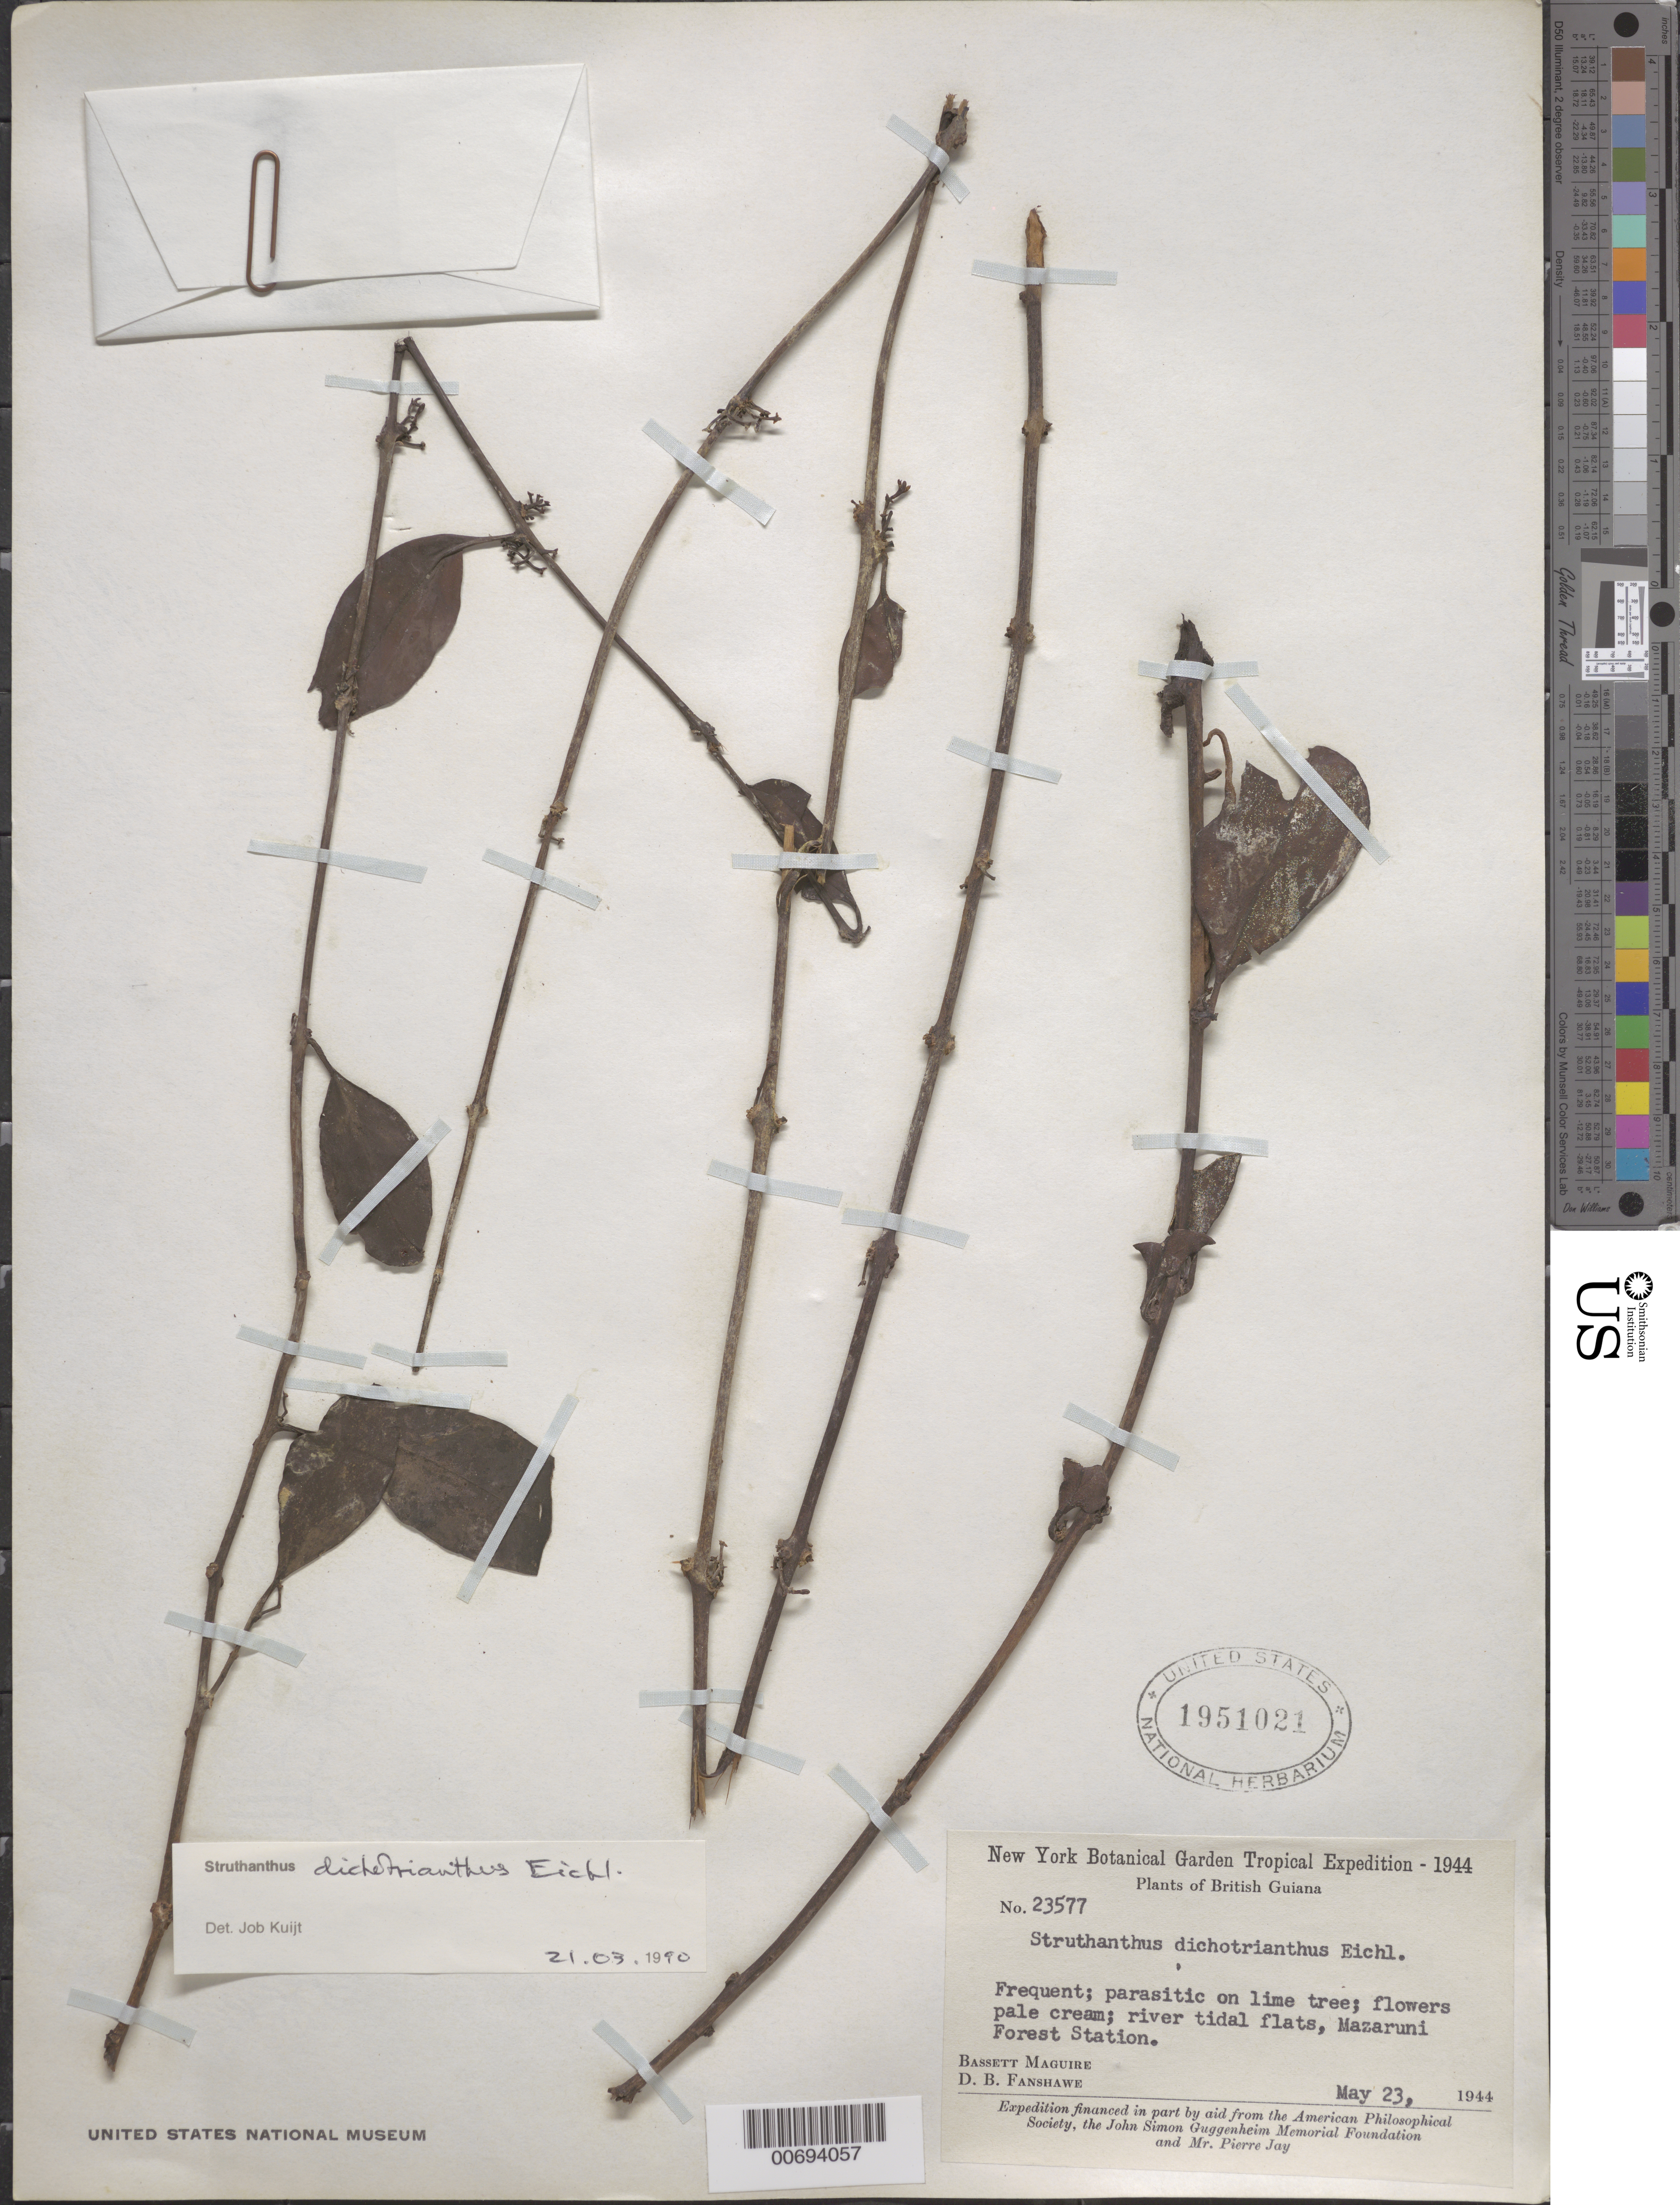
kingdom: Plantae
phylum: Tracheophyta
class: Magnoliopsida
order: Santalales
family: Loranthaceae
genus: Struthanthus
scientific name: Struthanthus dichotrianthus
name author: Eichler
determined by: Kuijt, Job, (CANADA)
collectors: B. Maguire & D. B. Fanshawe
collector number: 23577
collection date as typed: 23-May-44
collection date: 1944-05-23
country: Guyana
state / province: Cuyuni-Mazaruni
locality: Mazaruni Forest Station, vic.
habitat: Forest station river tidal flats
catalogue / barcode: US 1951021